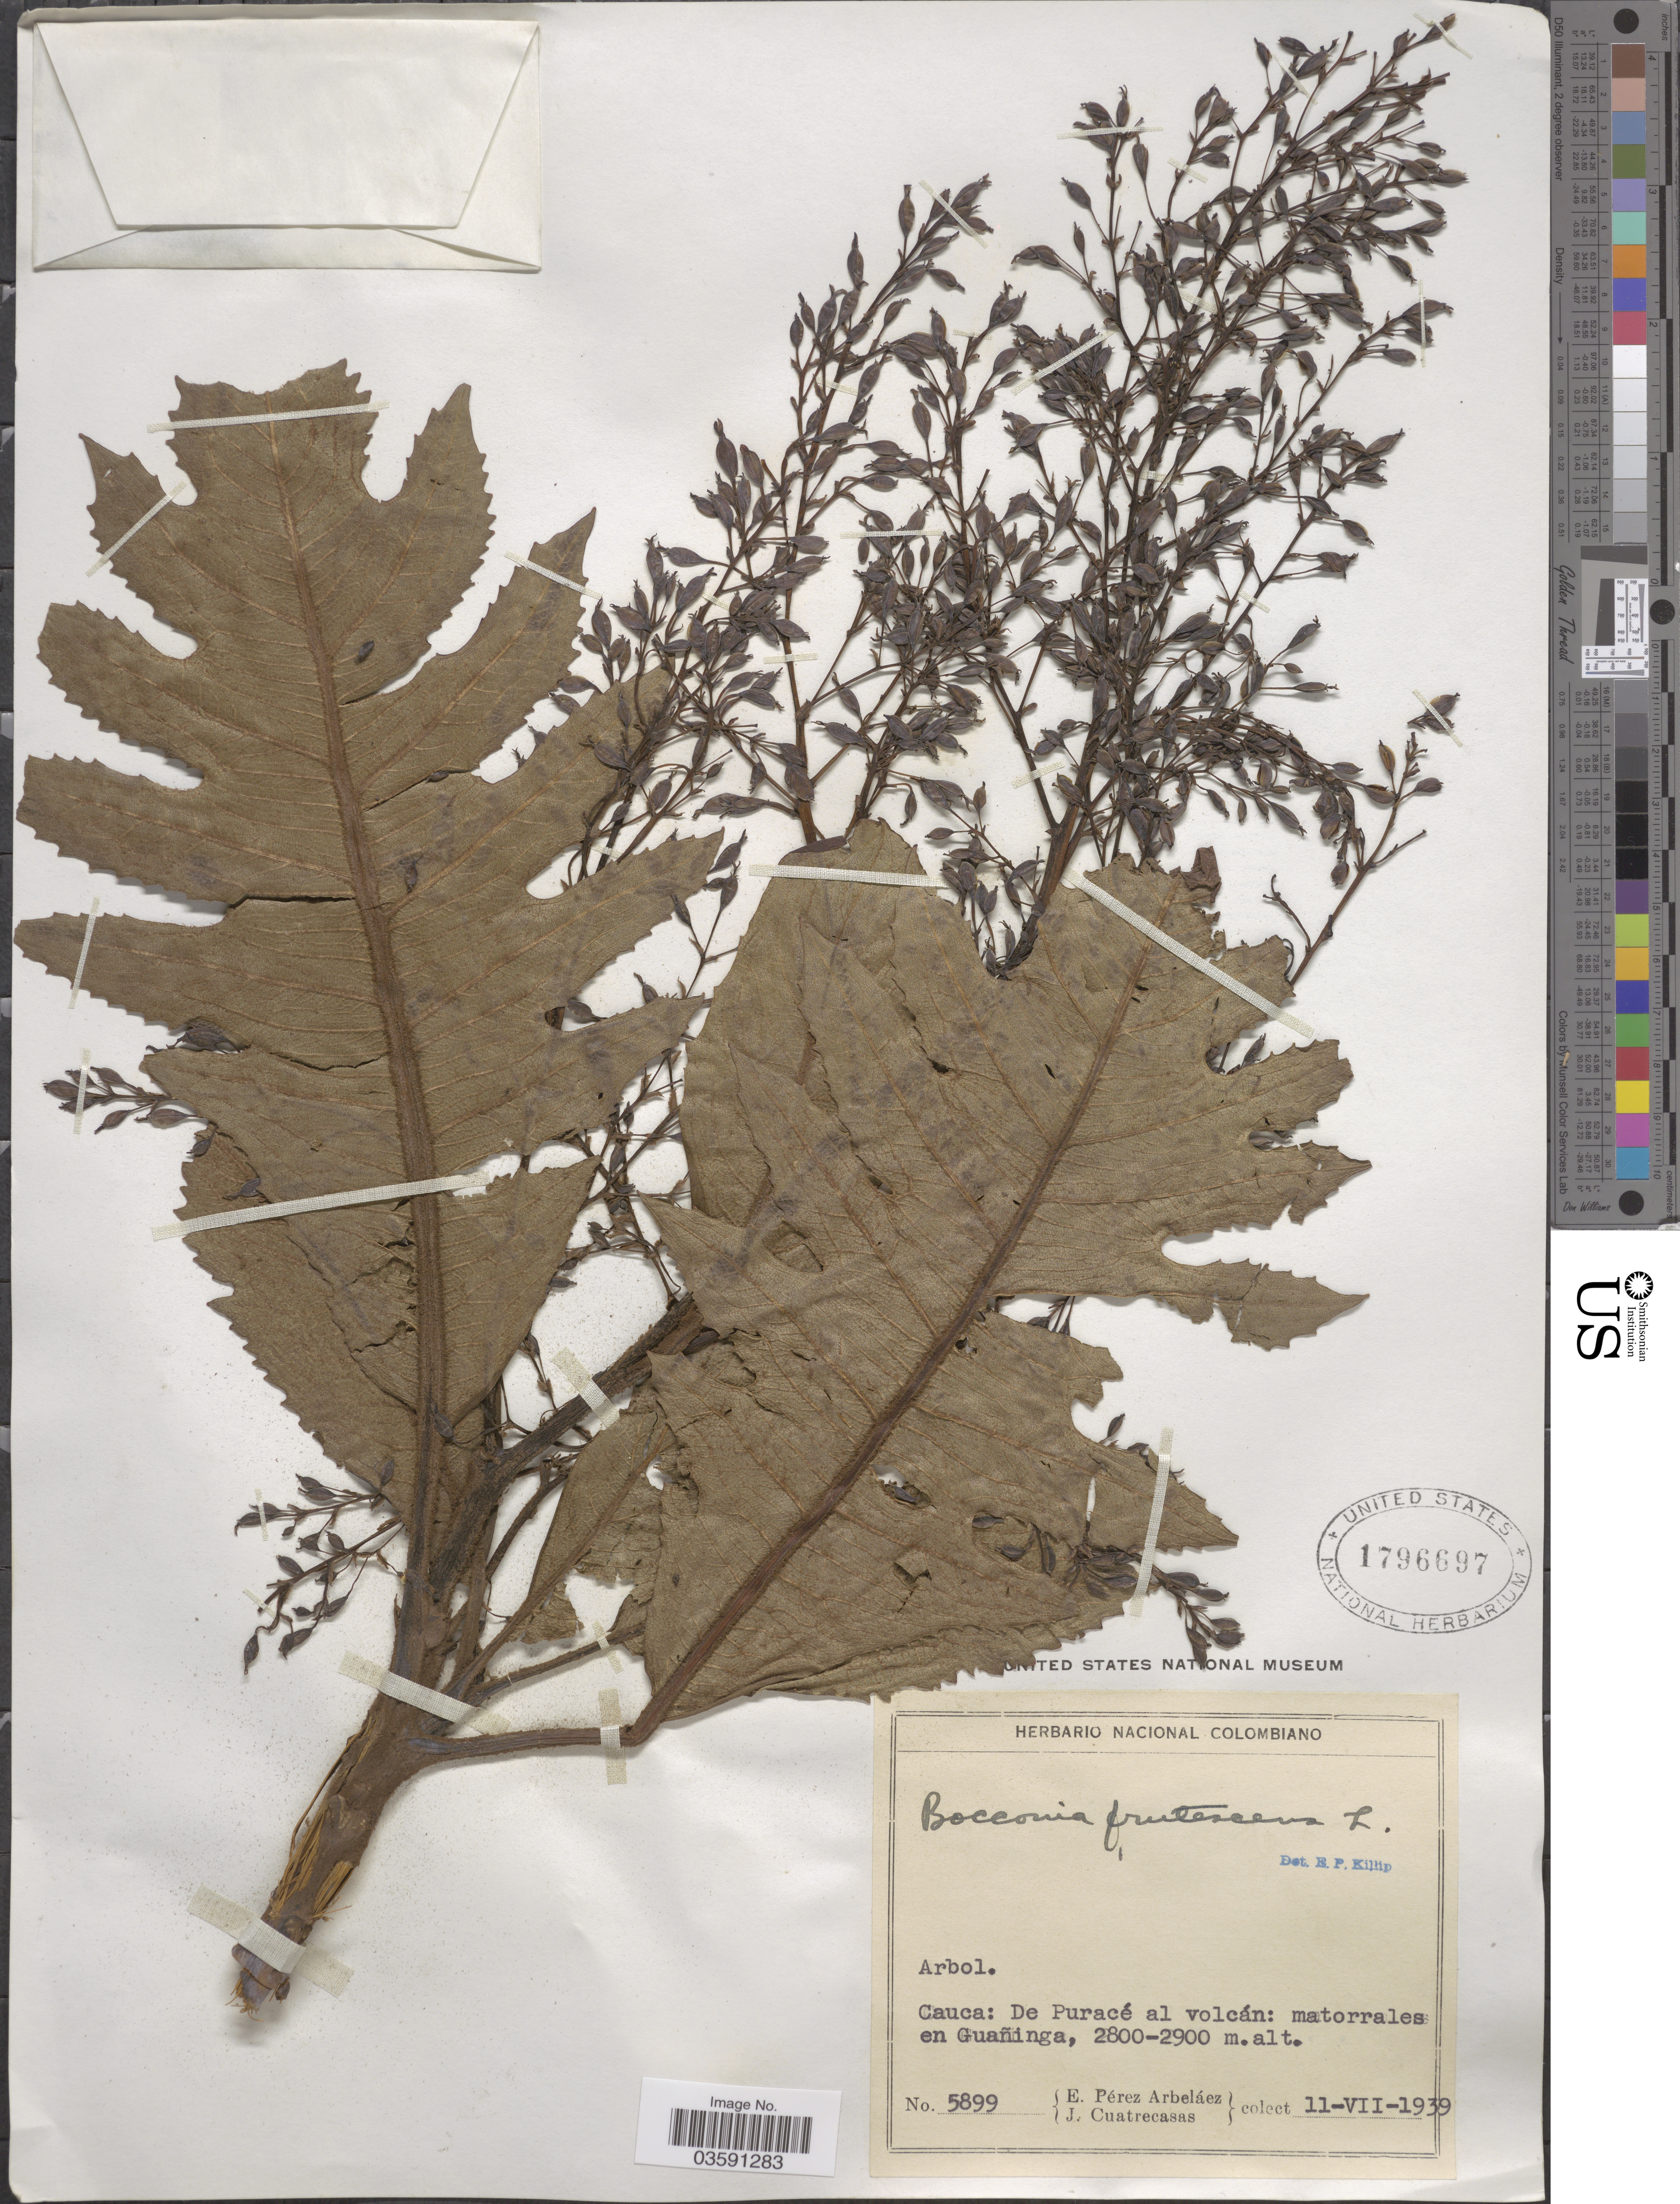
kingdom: Plantae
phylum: Tracheophyta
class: Magnoliopsida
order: Ranunculales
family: Papaveraceae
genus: Bocconia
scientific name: Bocconia integrifolia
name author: Bonpl.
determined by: Strong, Mark T., (BOT), Smithsonian Institution - National Museum of Natural History (UNITED STATES)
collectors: E. Pérez Arbeláez & J. Cuatrecasas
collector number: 5899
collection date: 1939-07-11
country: Colombia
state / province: Cauca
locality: De Puracé al volcán: matorrales en Guañinga.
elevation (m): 2800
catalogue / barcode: US 1796697